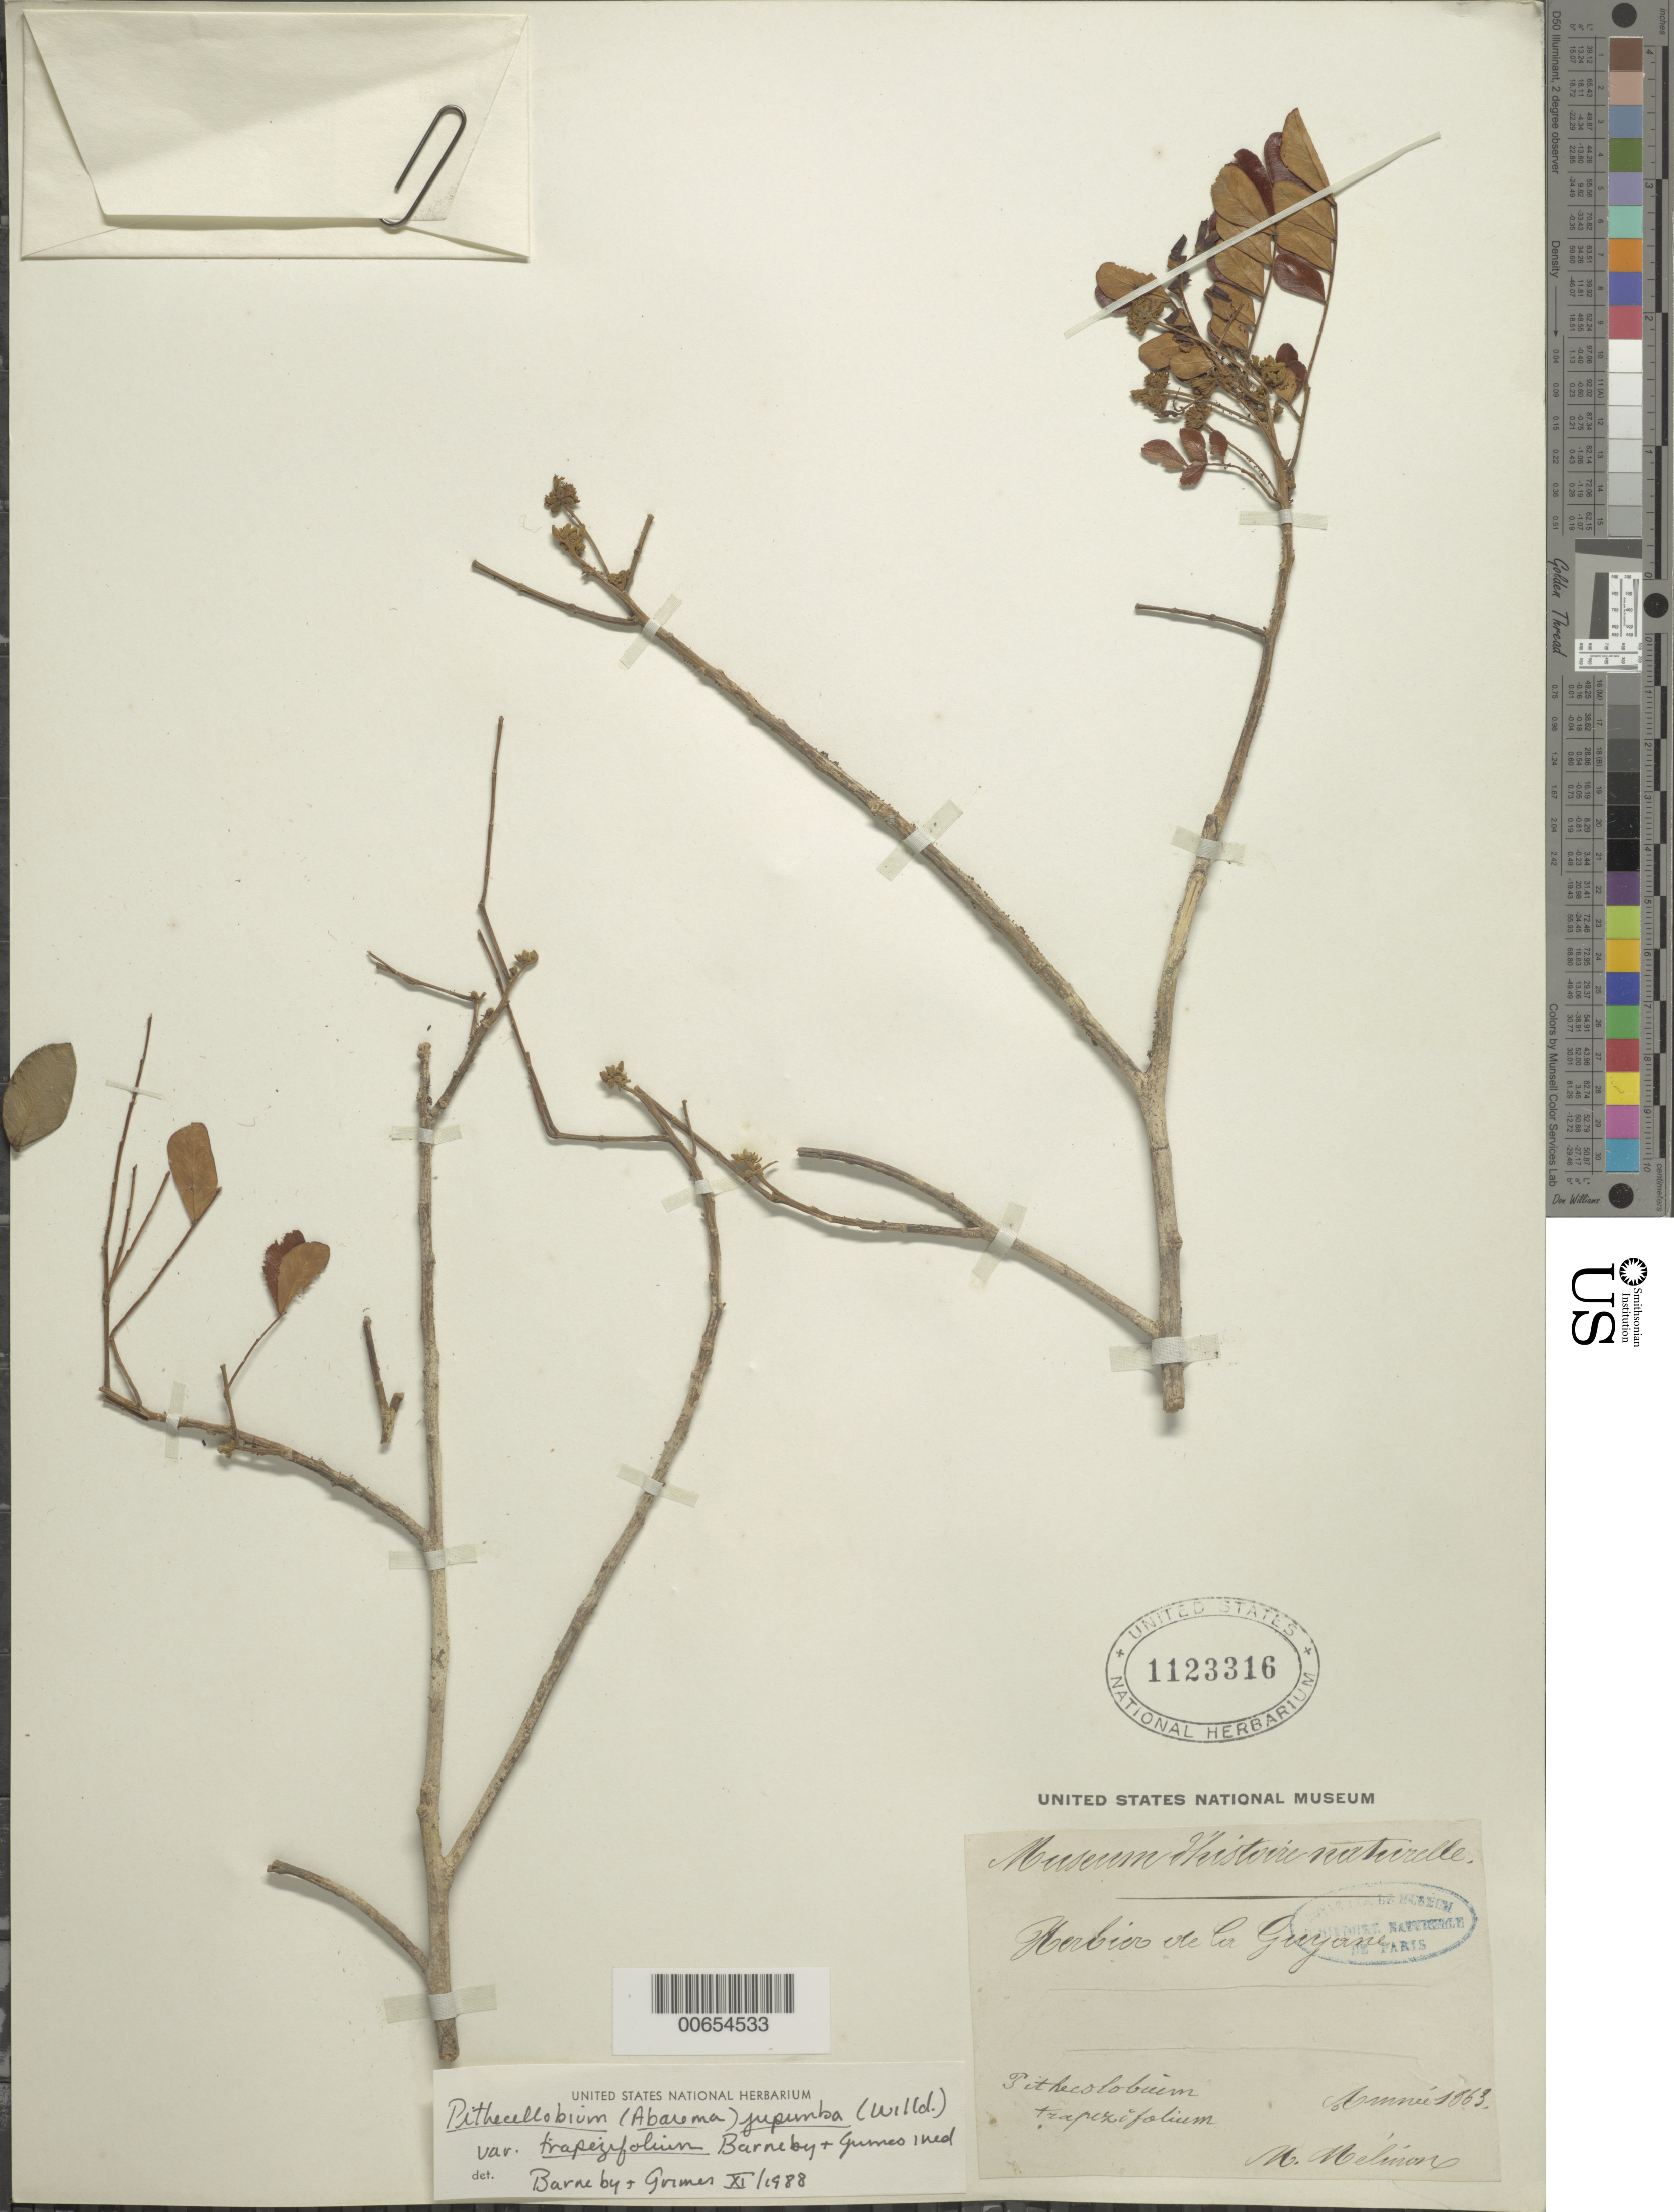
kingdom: Plantae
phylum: Tracheophyta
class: Magnoliopsida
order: Fabales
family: Fabaceae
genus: Jupunba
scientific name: Jupunba trapezifolia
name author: (Vahl) Moldenke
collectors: E. Mélinon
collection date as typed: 1863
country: French Guiana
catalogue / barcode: US 1123316